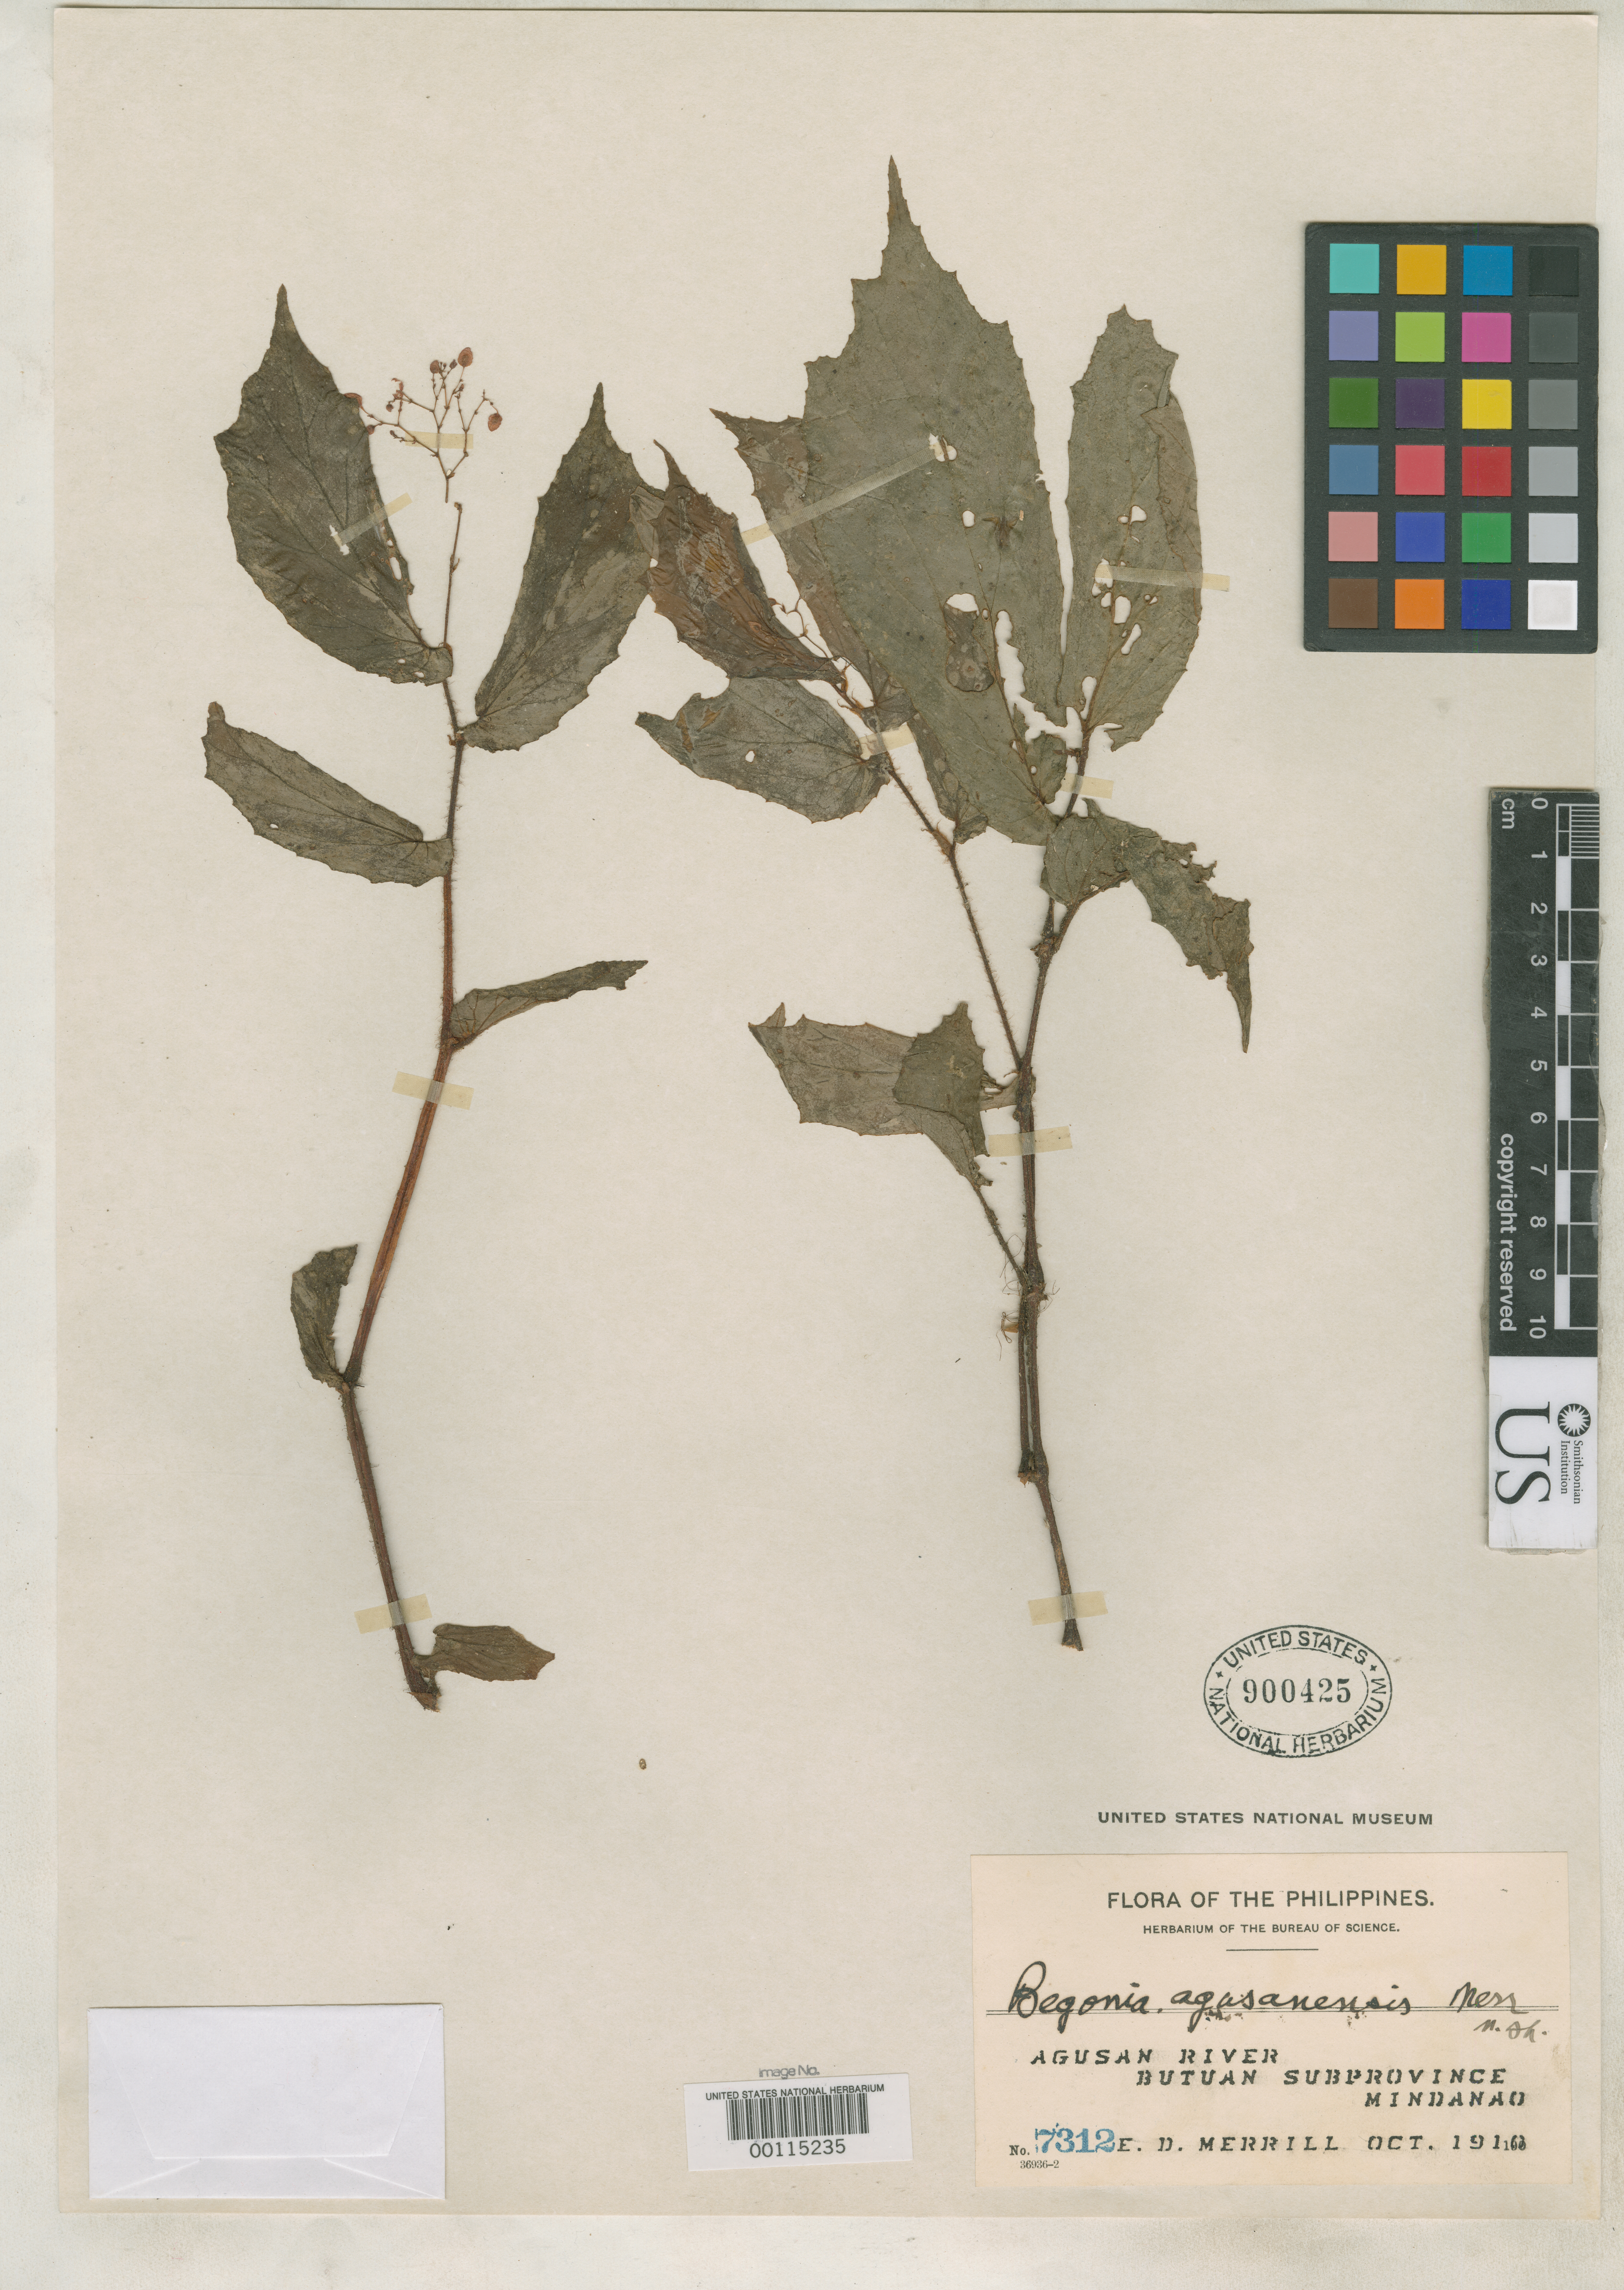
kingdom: Plantae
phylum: Tracheophyta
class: Magnoliopsida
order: Cucurbitales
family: Begoniaceae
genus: Begonia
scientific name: Begonia agusanensis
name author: Merr.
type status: Isotype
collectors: E. D. Merrill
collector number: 7312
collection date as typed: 02 Oct 1910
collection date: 1910-10-02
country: Philippines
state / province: Caraga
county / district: Agusan del Norte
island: Mindanao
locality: Agusan River near Waloe. Butuan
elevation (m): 50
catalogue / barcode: US 900425